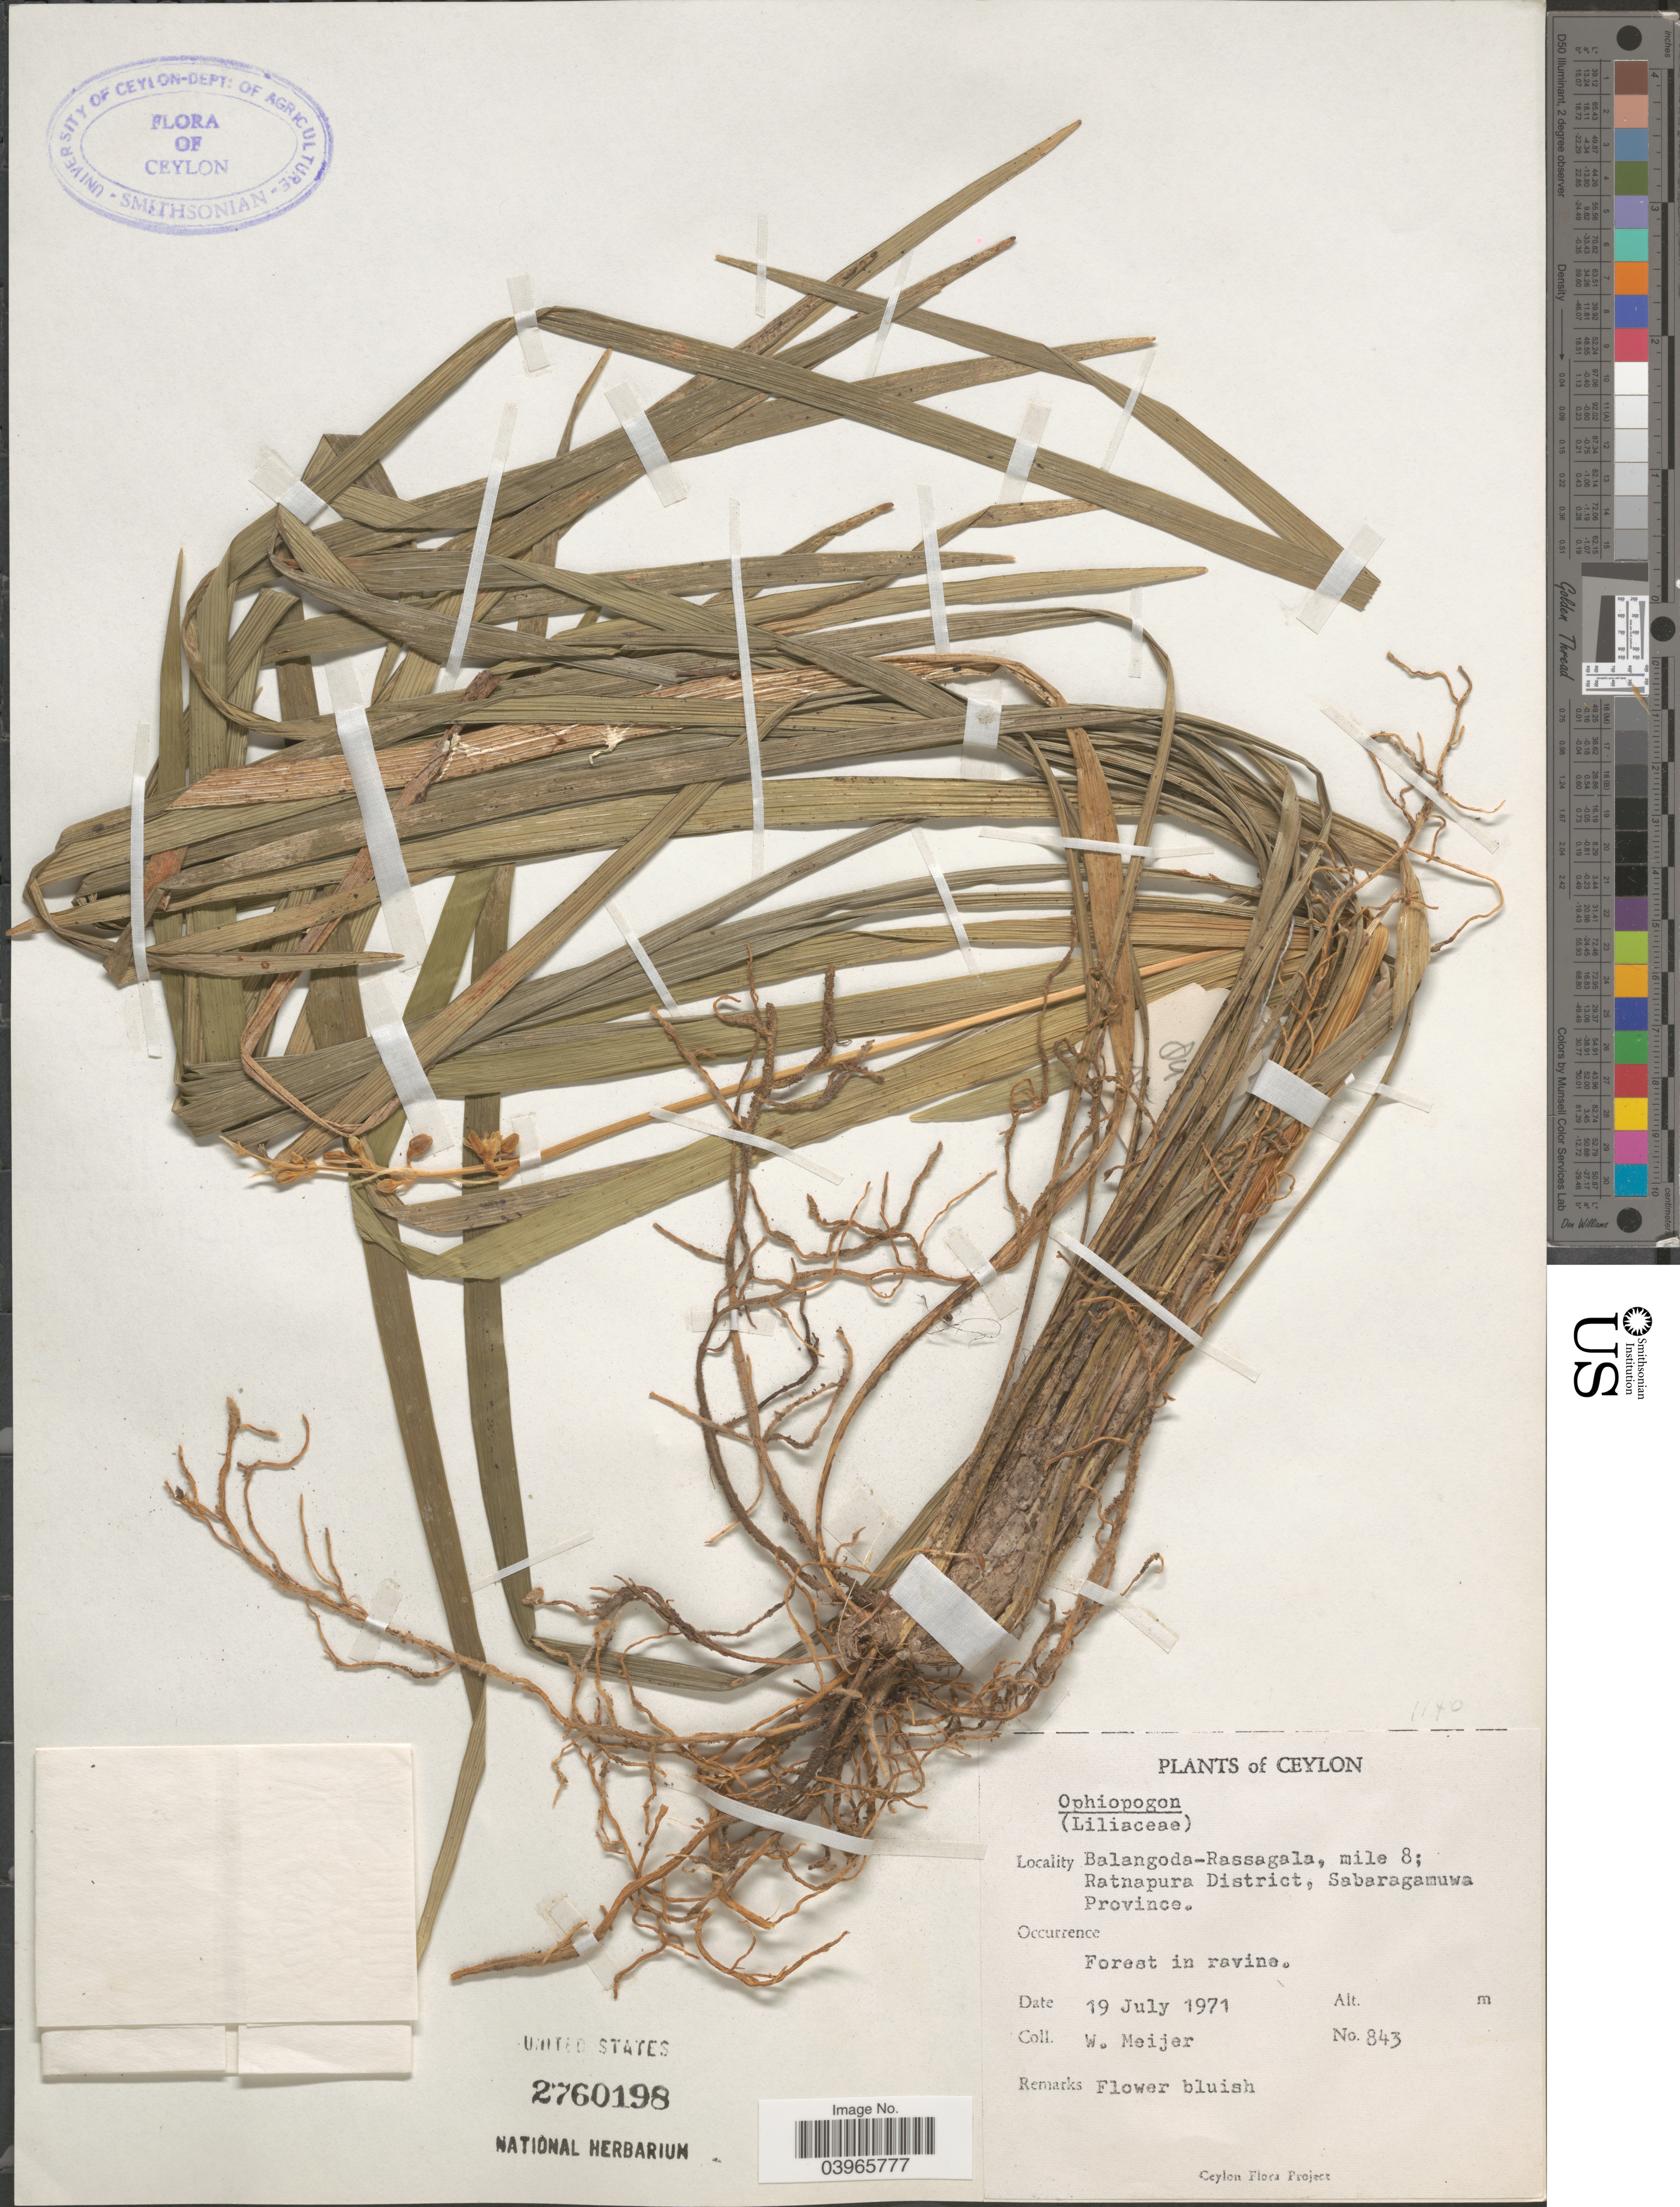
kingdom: Plantae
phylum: Tracheophyta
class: Liliopsida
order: Asparagales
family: Asparagaceae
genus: Ophiopogon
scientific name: Ophiopogon intermedius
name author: D. Don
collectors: W. Meijer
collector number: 843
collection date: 1971-07-19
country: Sri Lanka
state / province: Sabaragamuwa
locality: Ceylon. Balangoda-Rassagala, mile 8; Ratnapura District.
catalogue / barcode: US 2760198